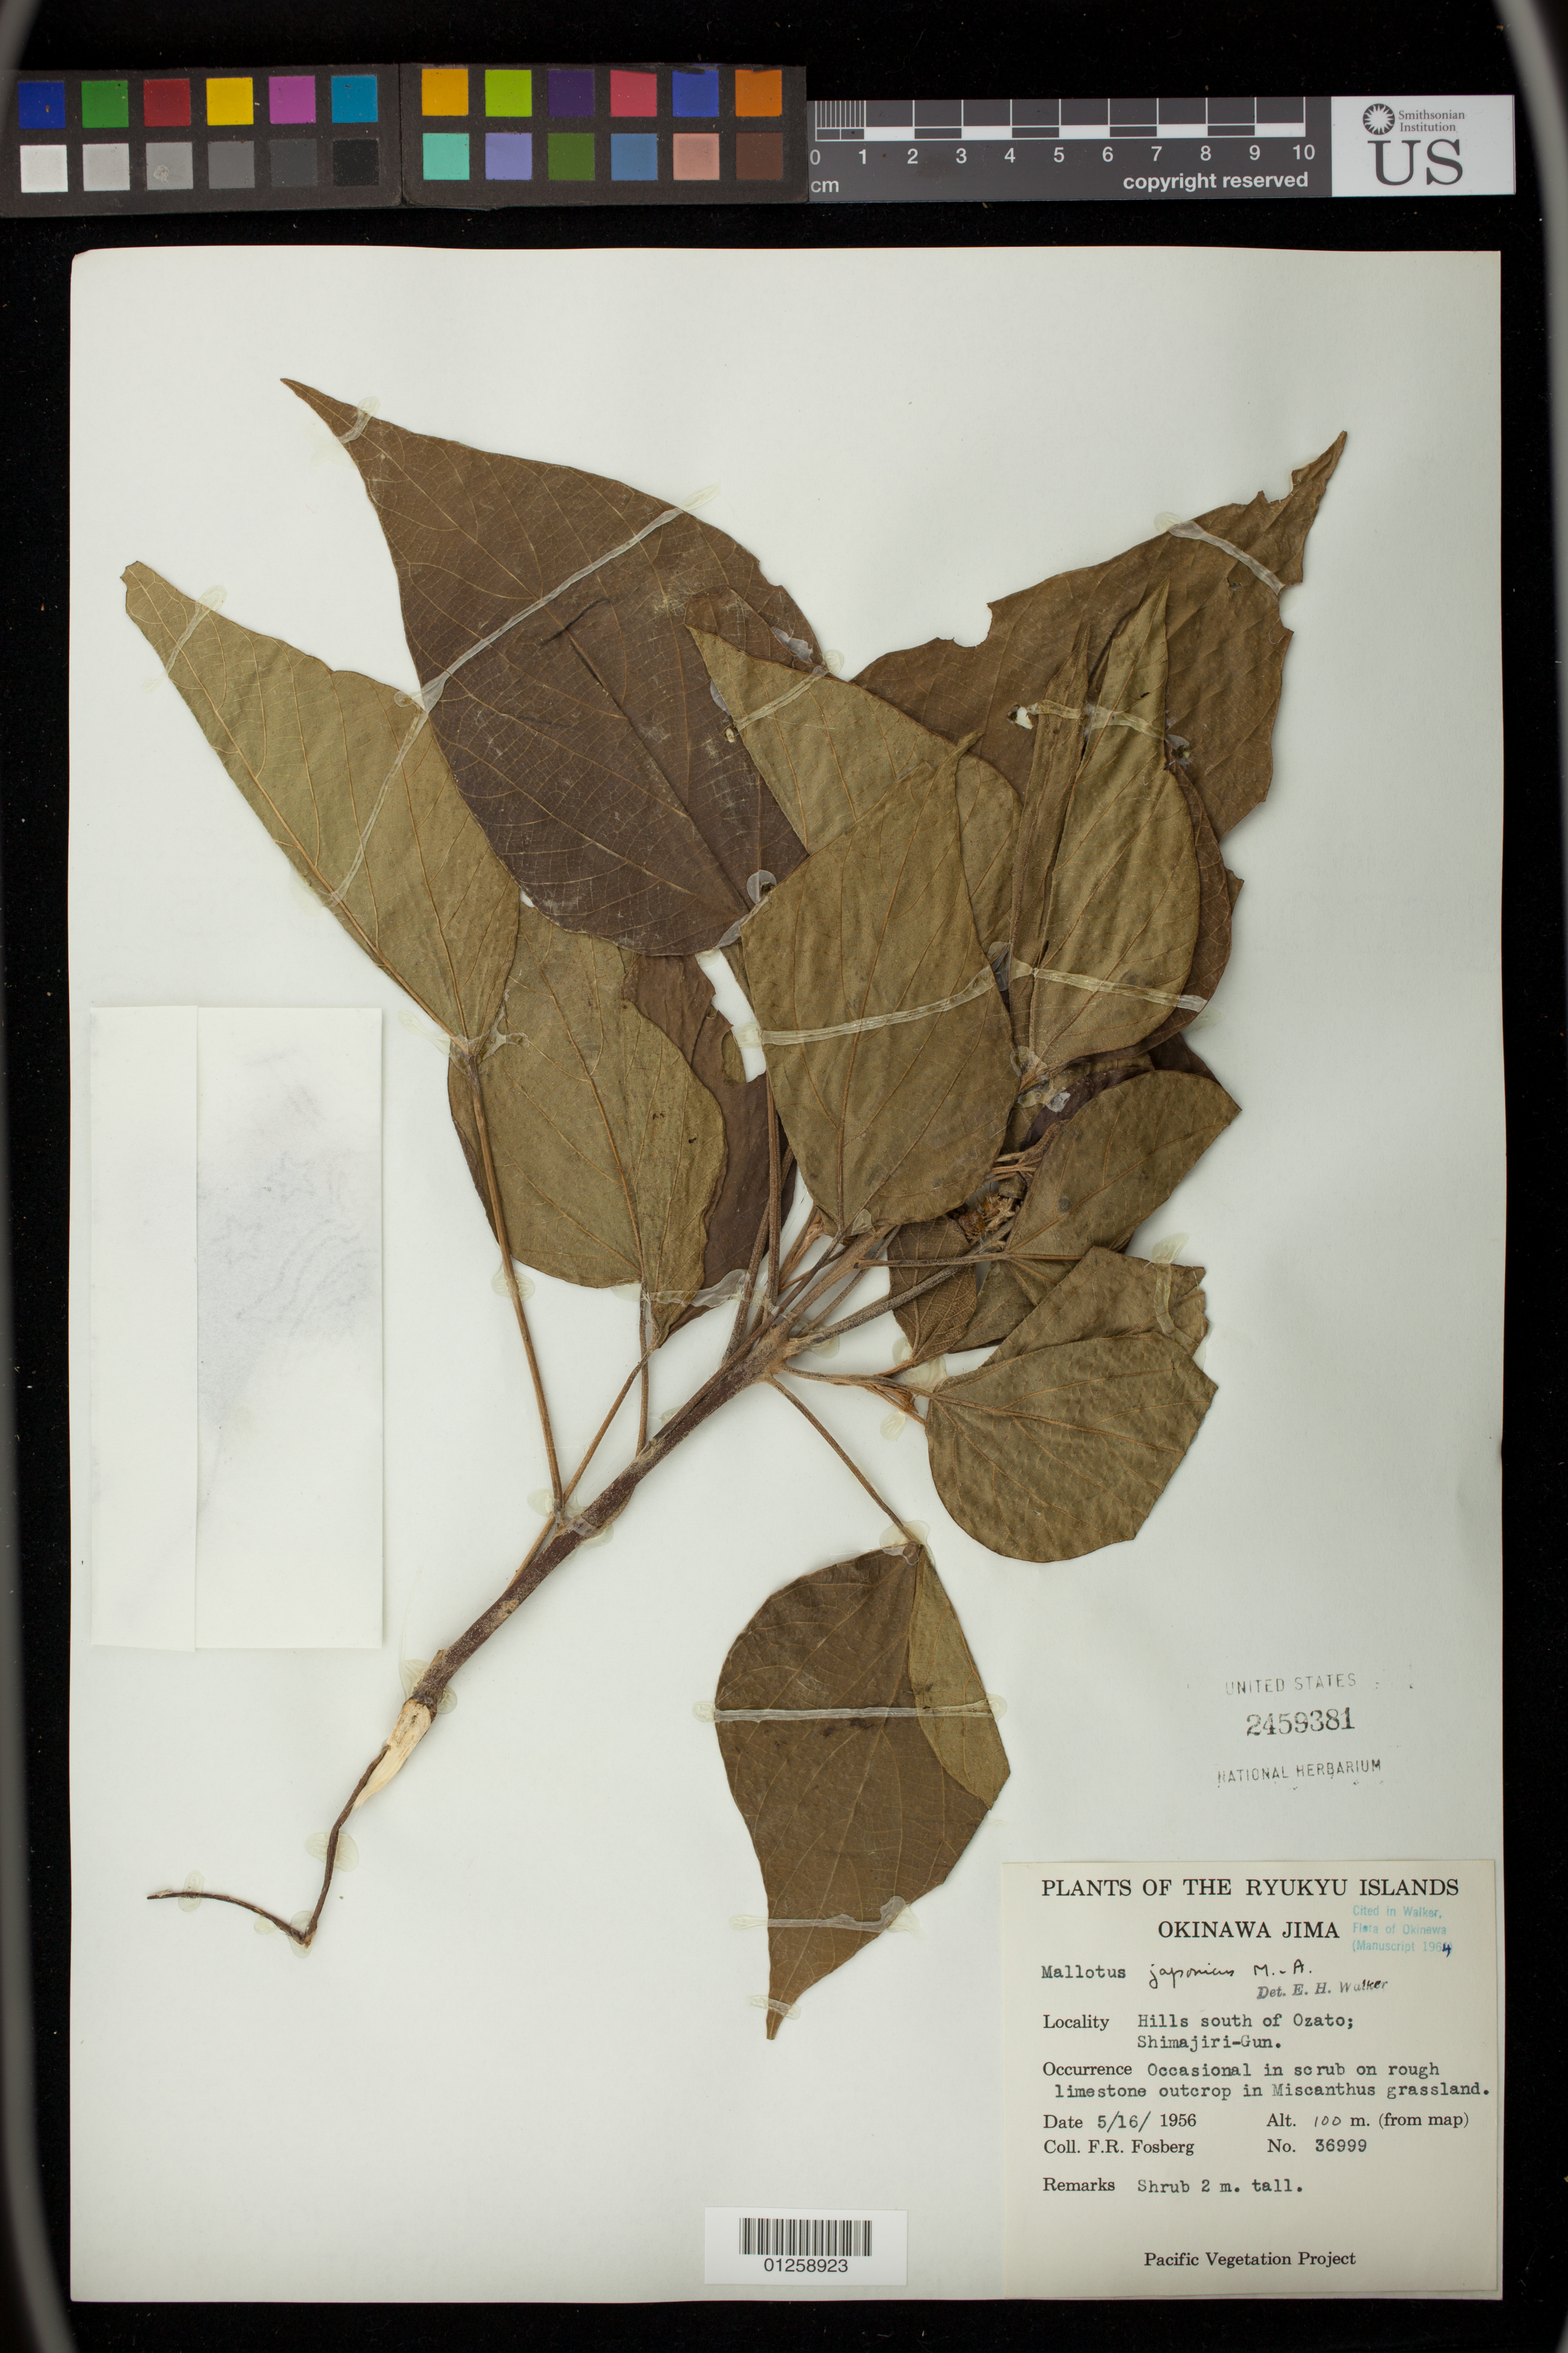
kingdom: Plantae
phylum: Tracheophyta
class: Magnoliopsida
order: Malpighiales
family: Euphorbiaceae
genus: Mallotus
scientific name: Mallotus japonicus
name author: (Spreng.) Müll. Arg.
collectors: F. R. Fosberg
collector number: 36999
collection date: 1956-05-16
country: Japan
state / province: Okinawa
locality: Hills south of Ozato, Shimajiri-Gun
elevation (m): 100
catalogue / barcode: US 2459381